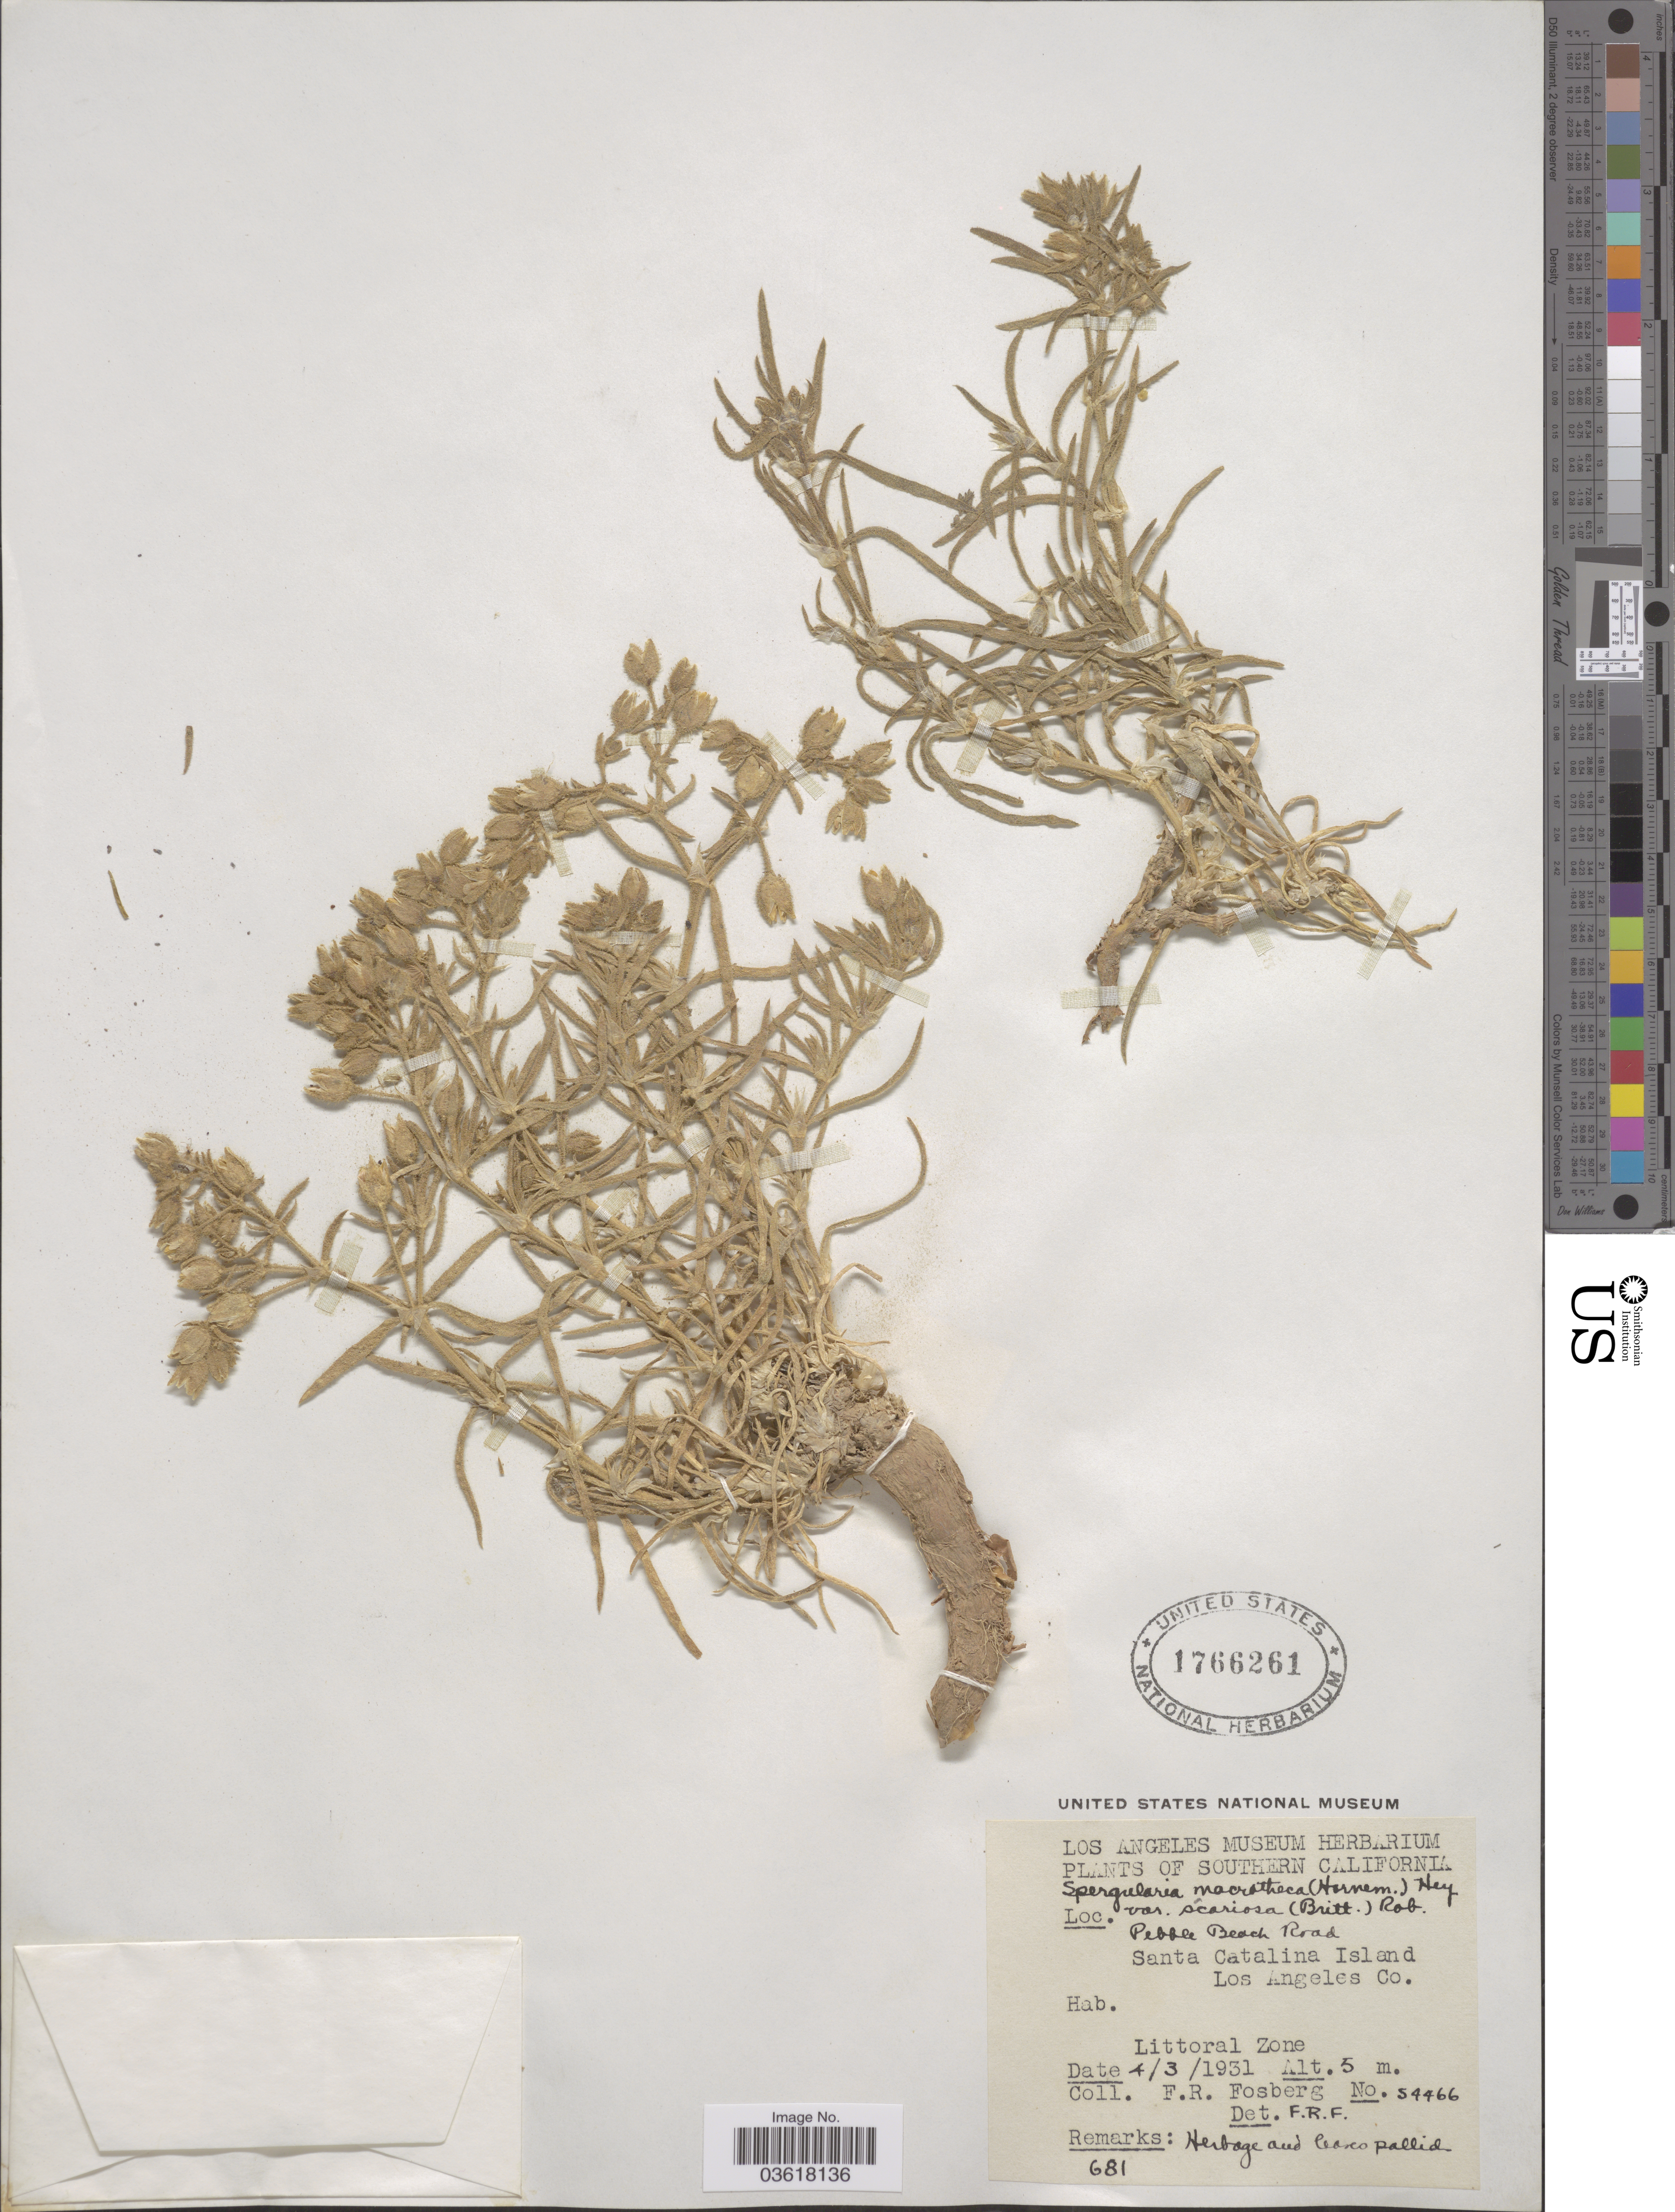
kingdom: Plantae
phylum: Tracheophyta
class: Magnoliopsida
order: Caryophyllales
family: Caryophyllaceae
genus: Spergularia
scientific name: Spergularia macrotheca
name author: (Hornem.) Heynh.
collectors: F. R. Fosberg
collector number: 54466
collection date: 1931-04-03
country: United States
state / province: California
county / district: Los Angeles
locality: Southern California. Pebble Beach Road. Santa Catalina Island. Los Angeles Co. Littoral Zone.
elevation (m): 5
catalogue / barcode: US 1766261